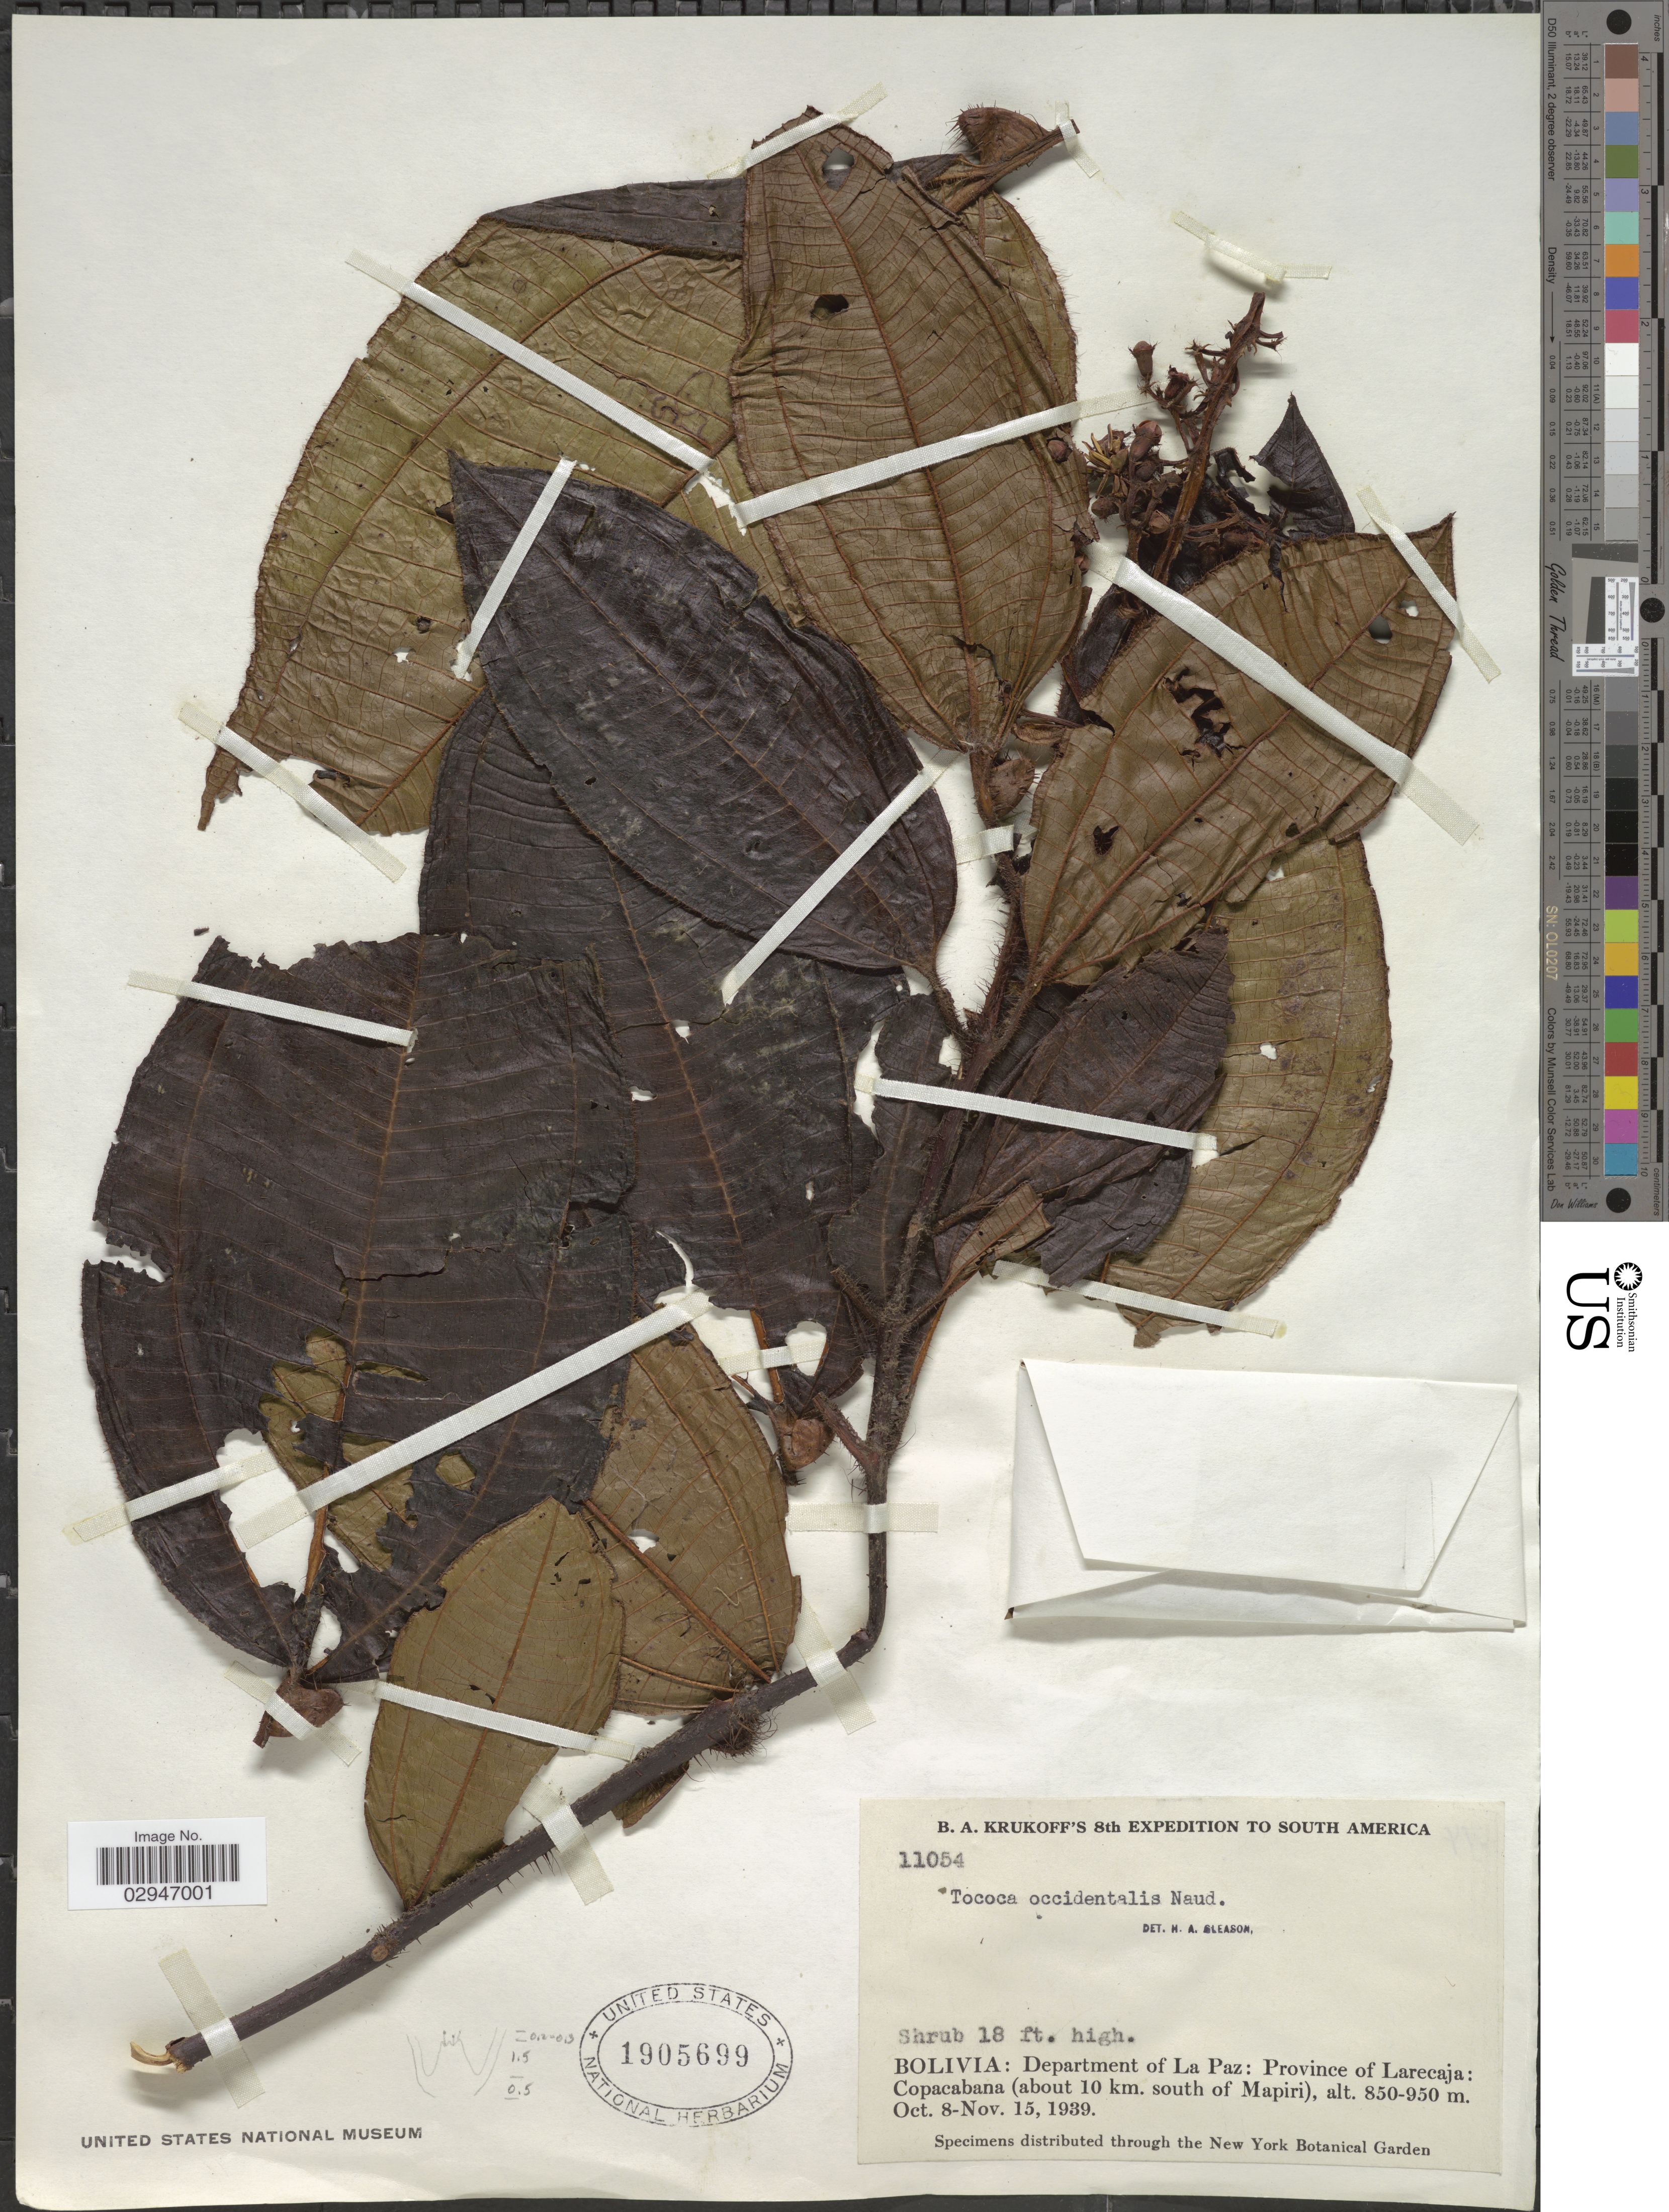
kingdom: Plantae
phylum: Tracheophyta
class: Magnoliopsida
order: Myrtales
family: Melastomataceae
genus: Tococa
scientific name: Tococa occidentalis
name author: Naudin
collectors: B. A. Krukoff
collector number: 11054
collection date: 1939-10-08/1939-11-15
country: Bolivia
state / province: La Paz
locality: Department of La Paz: Province of Larecaja: Copacabana (about 10 km. south of Mapiri).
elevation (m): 850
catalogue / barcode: US 1905699